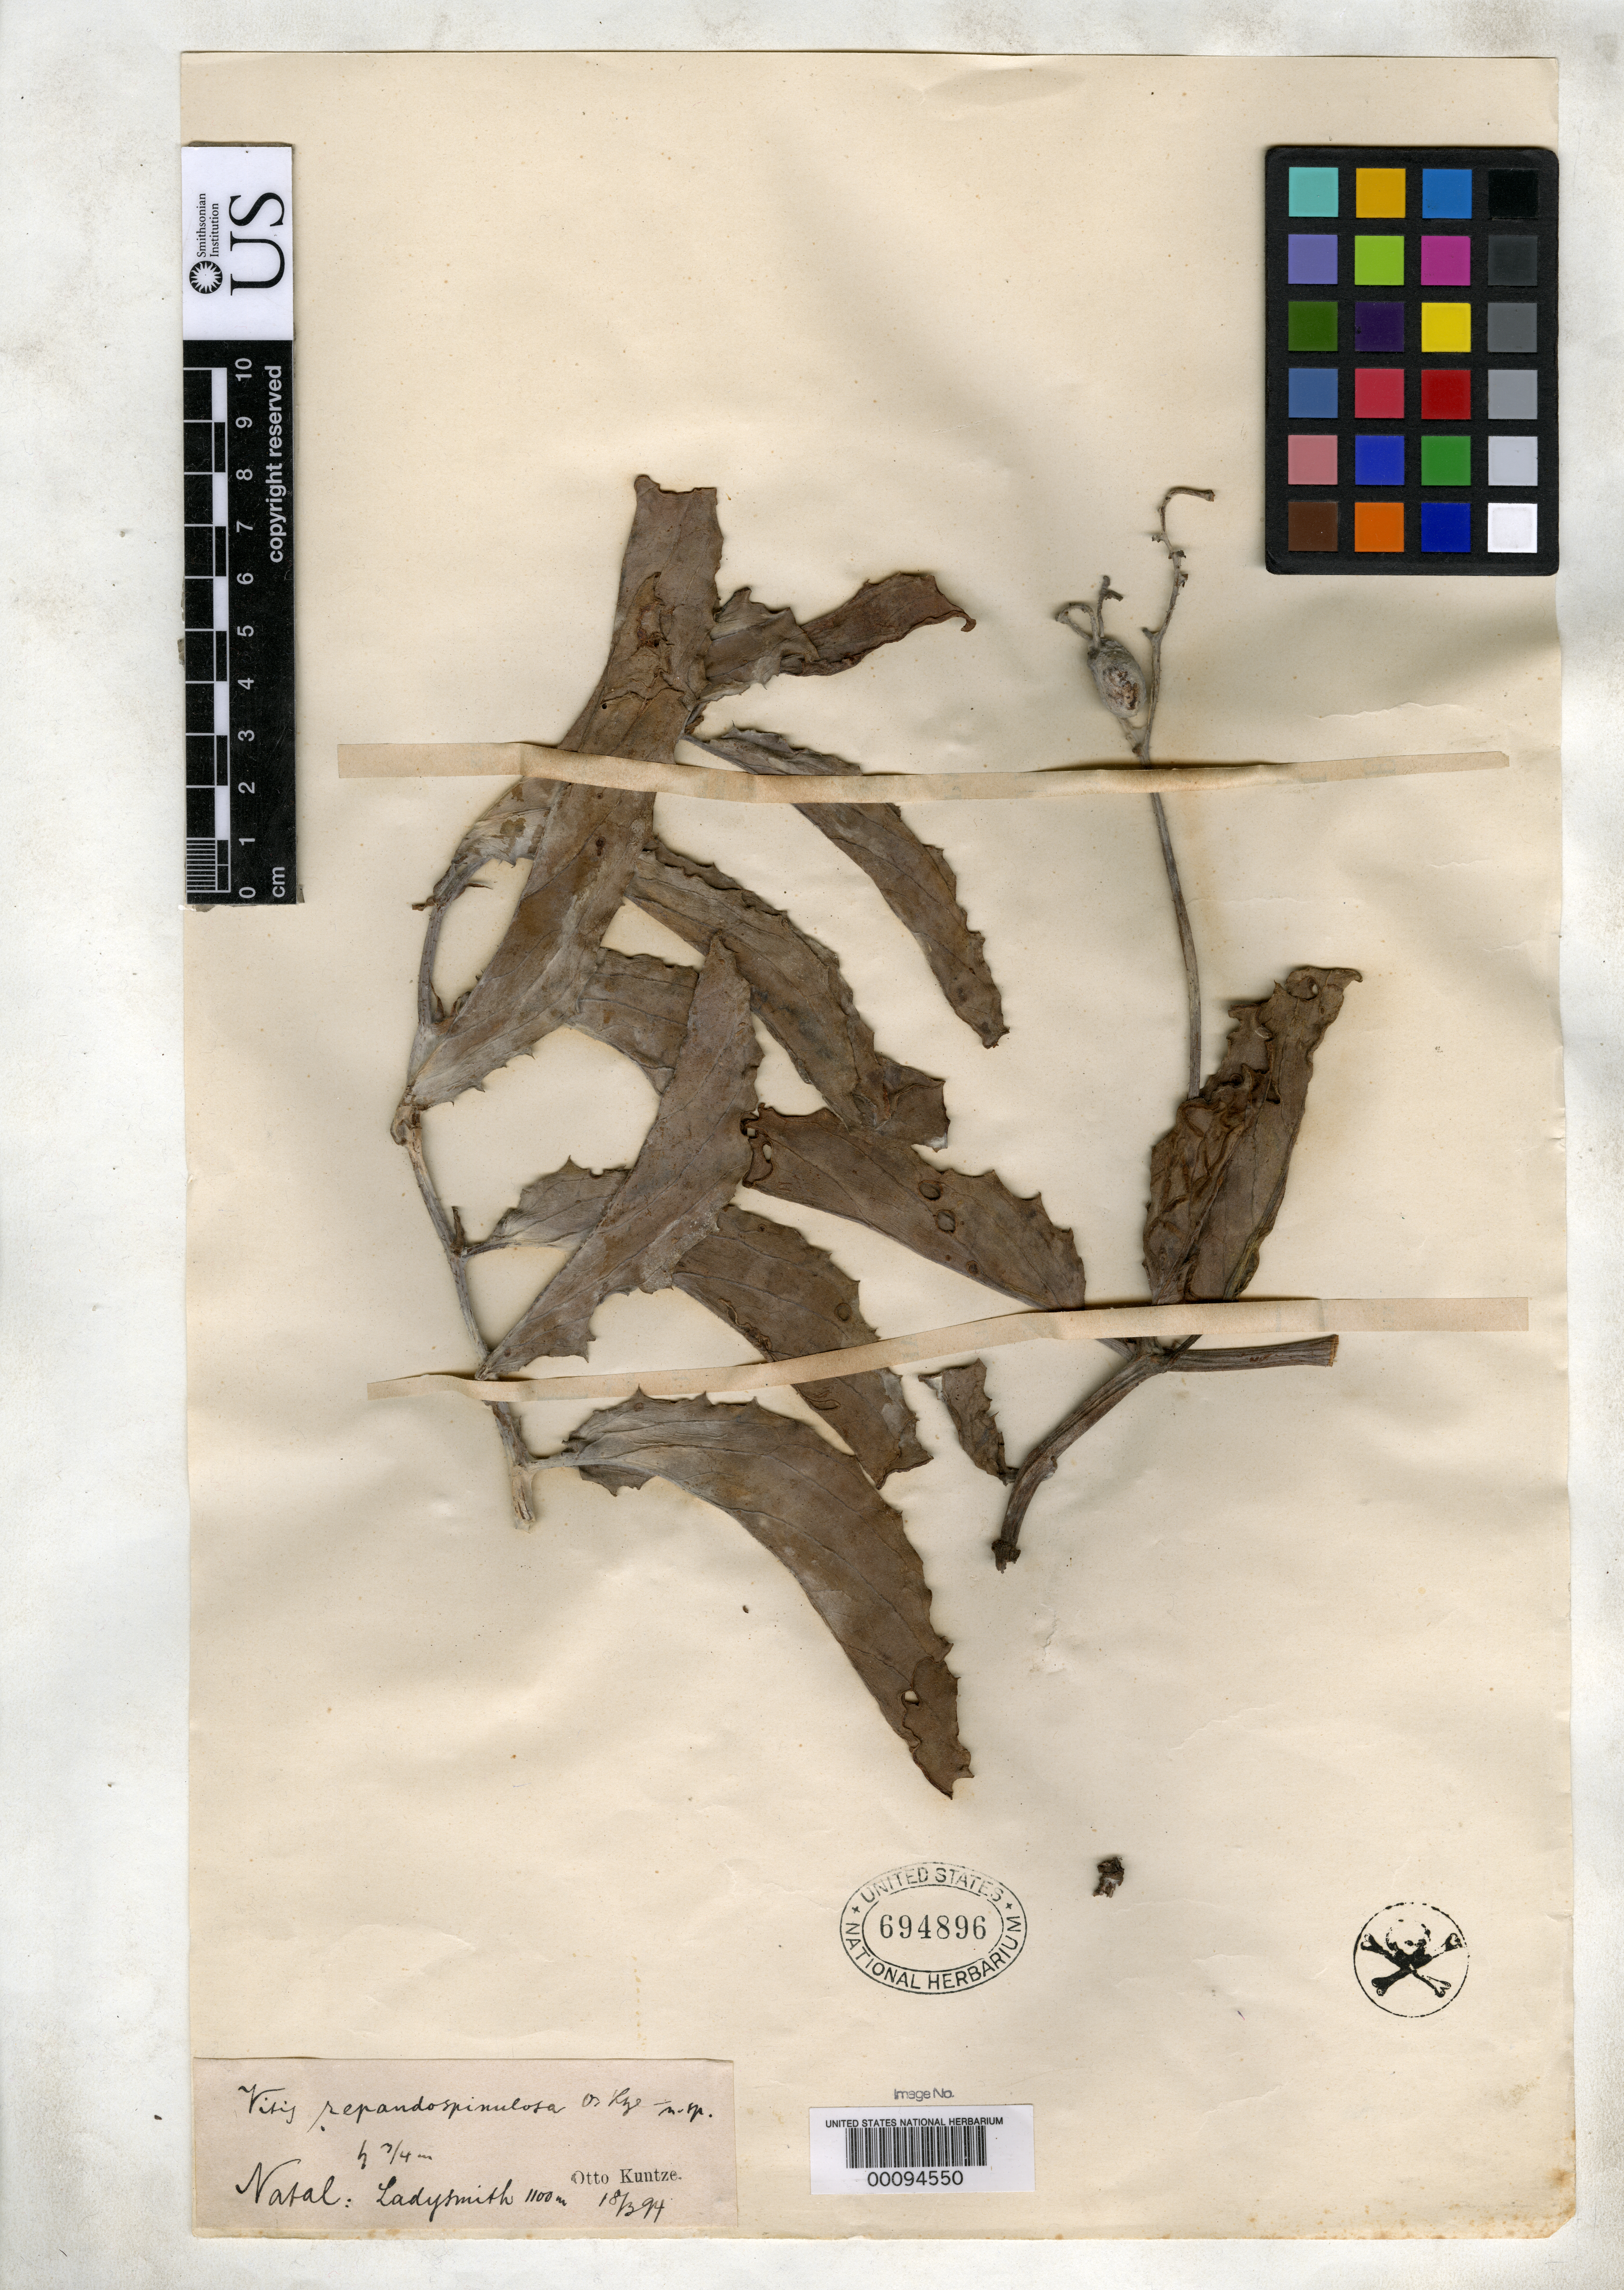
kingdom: Plantae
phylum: Tracheophyta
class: Magnoliopsida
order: Vitales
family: Vitaceae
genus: Vitis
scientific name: Vitis repandospinulosa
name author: Kuntze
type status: Type Collection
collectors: C.E.O. Kuntze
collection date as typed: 18 Mar 1894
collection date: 1894-03-18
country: South Africa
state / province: KwaZulu-Natal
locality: Ladysmith.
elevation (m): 1100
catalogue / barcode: US 694896